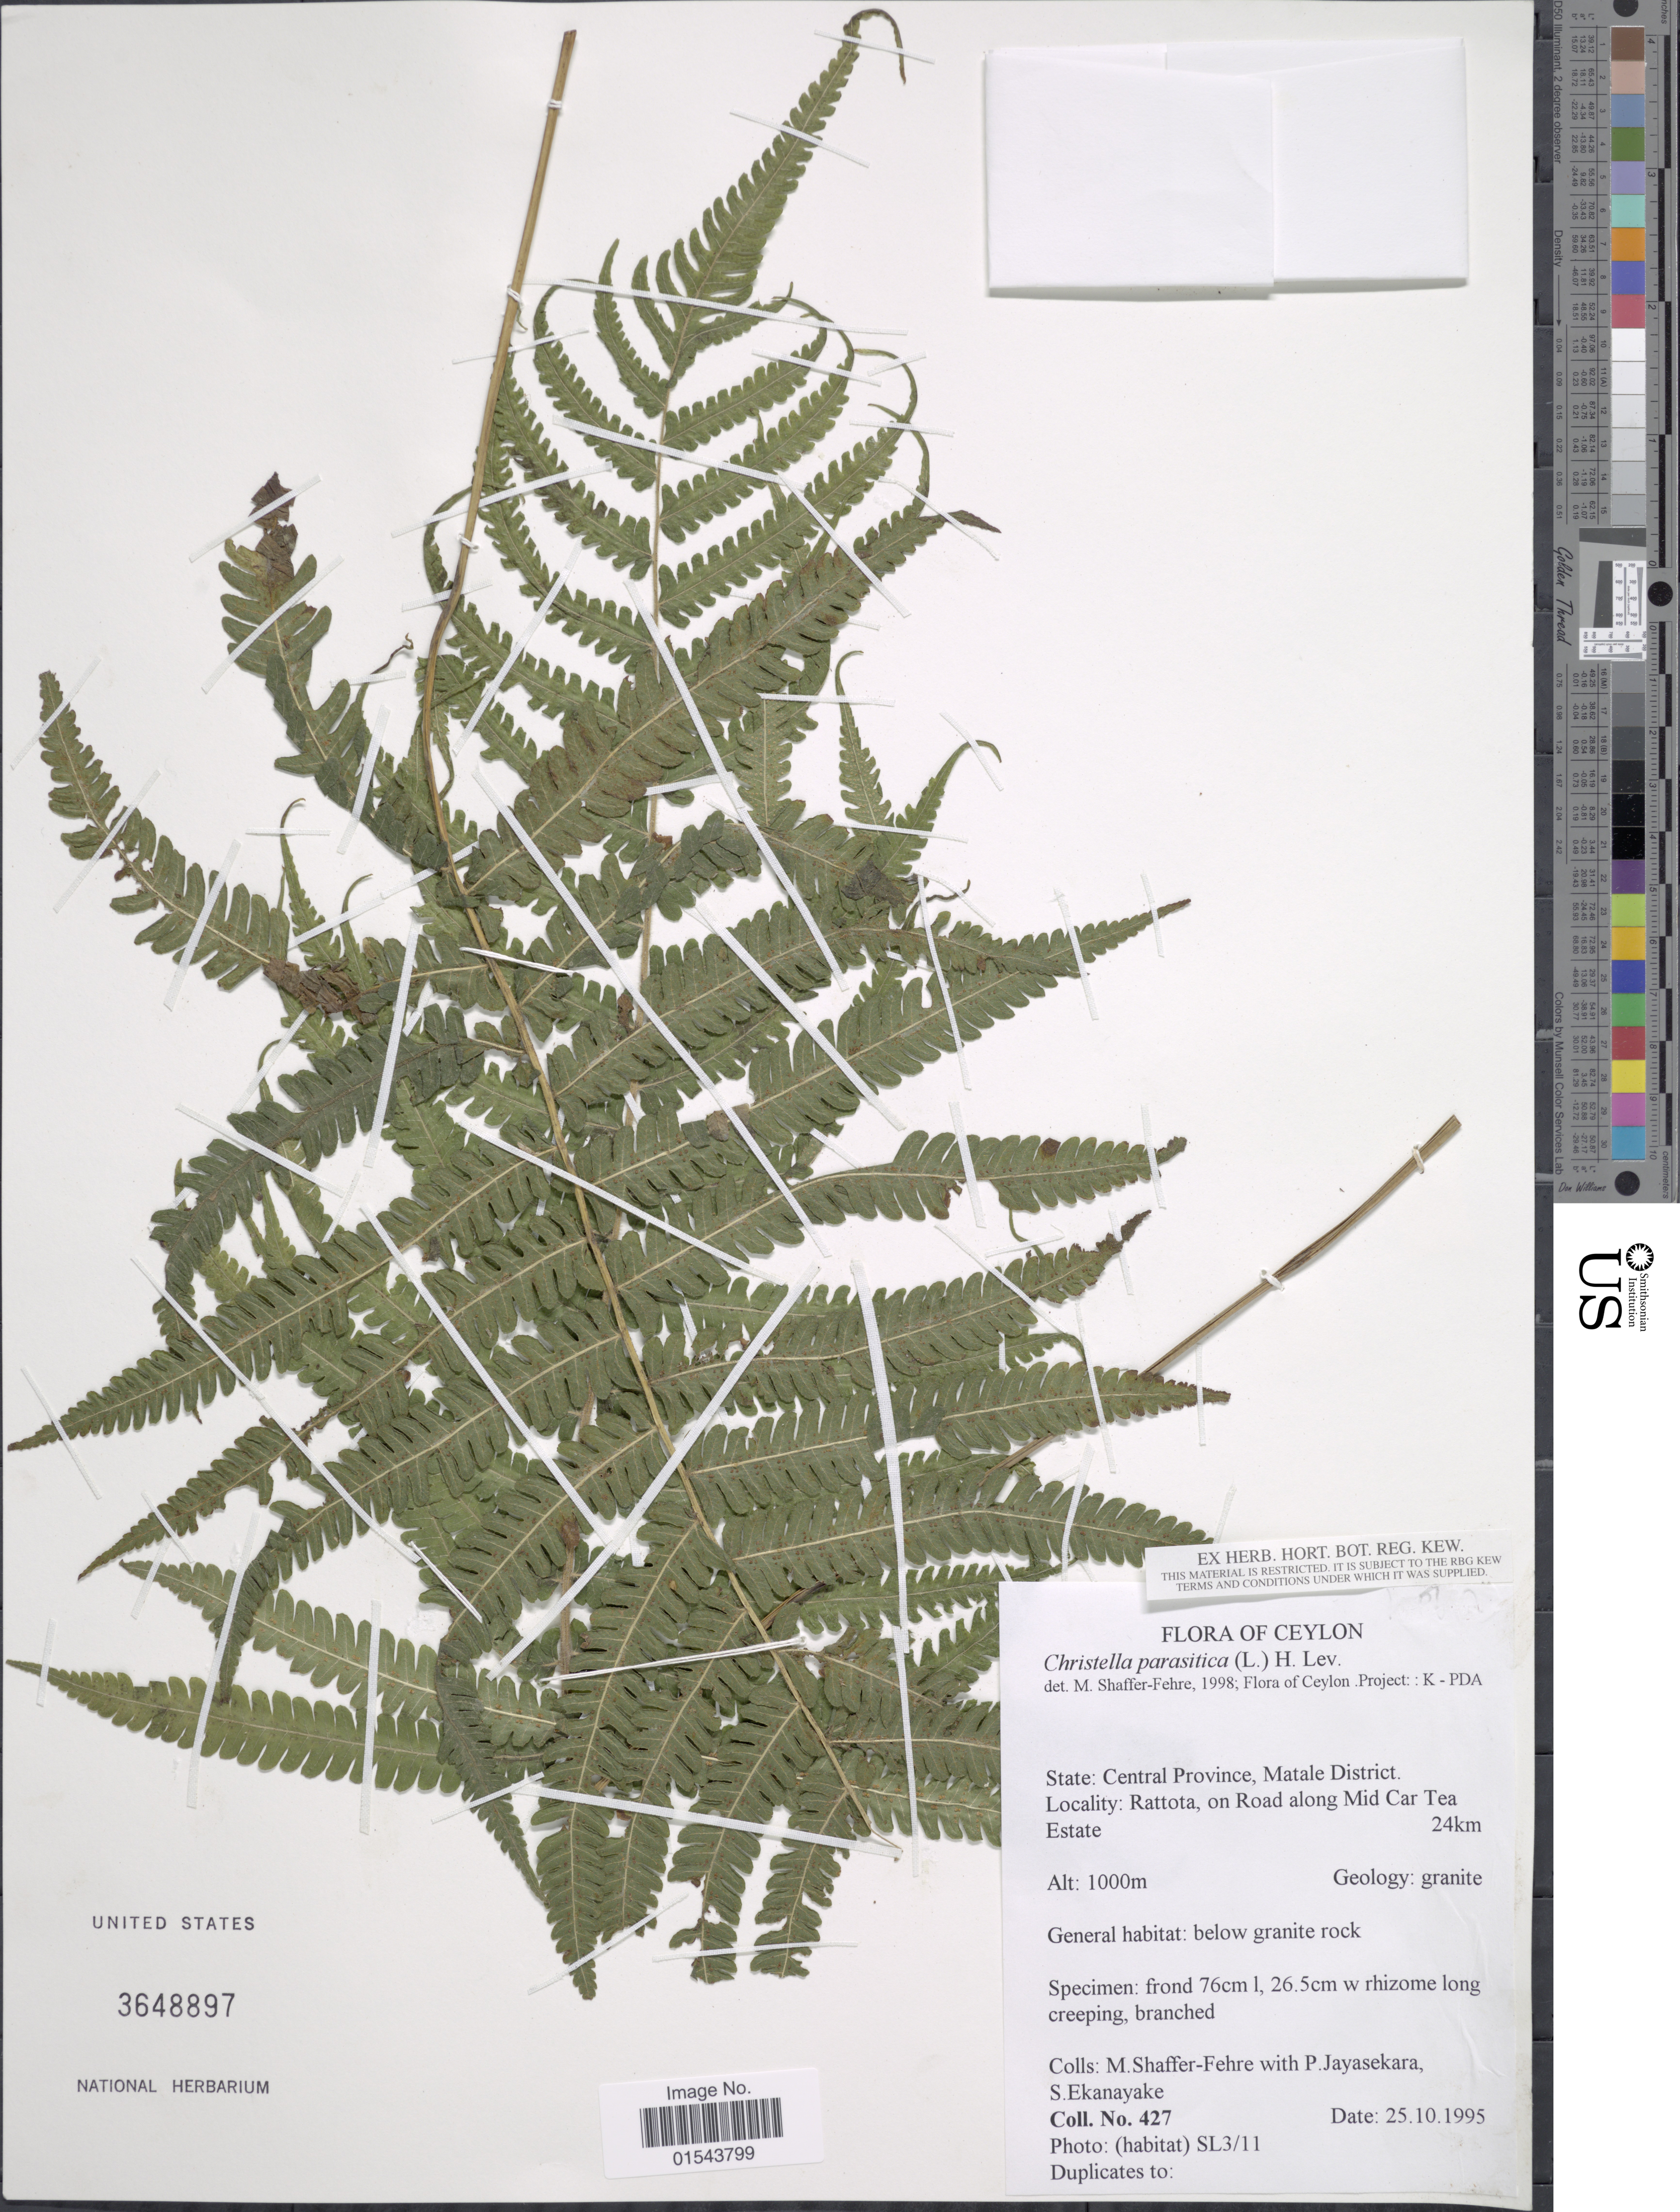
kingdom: Plantae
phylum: Tracheophyta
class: Polypodiopsida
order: Polypodiales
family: Thelypteridaceae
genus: Christella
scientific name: Christella parasitica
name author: (L.) H. Lév.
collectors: M. Shaffer-Fehre, P. Jayasekera & S. Ekanayake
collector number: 427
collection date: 1995-10-25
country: Sri Lanka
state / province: Central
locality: Ceylon. Central Province. Matale District. Rattota, on road along Mid Car Tea Estate 24 km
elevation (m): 1000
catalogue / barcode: US 3648897